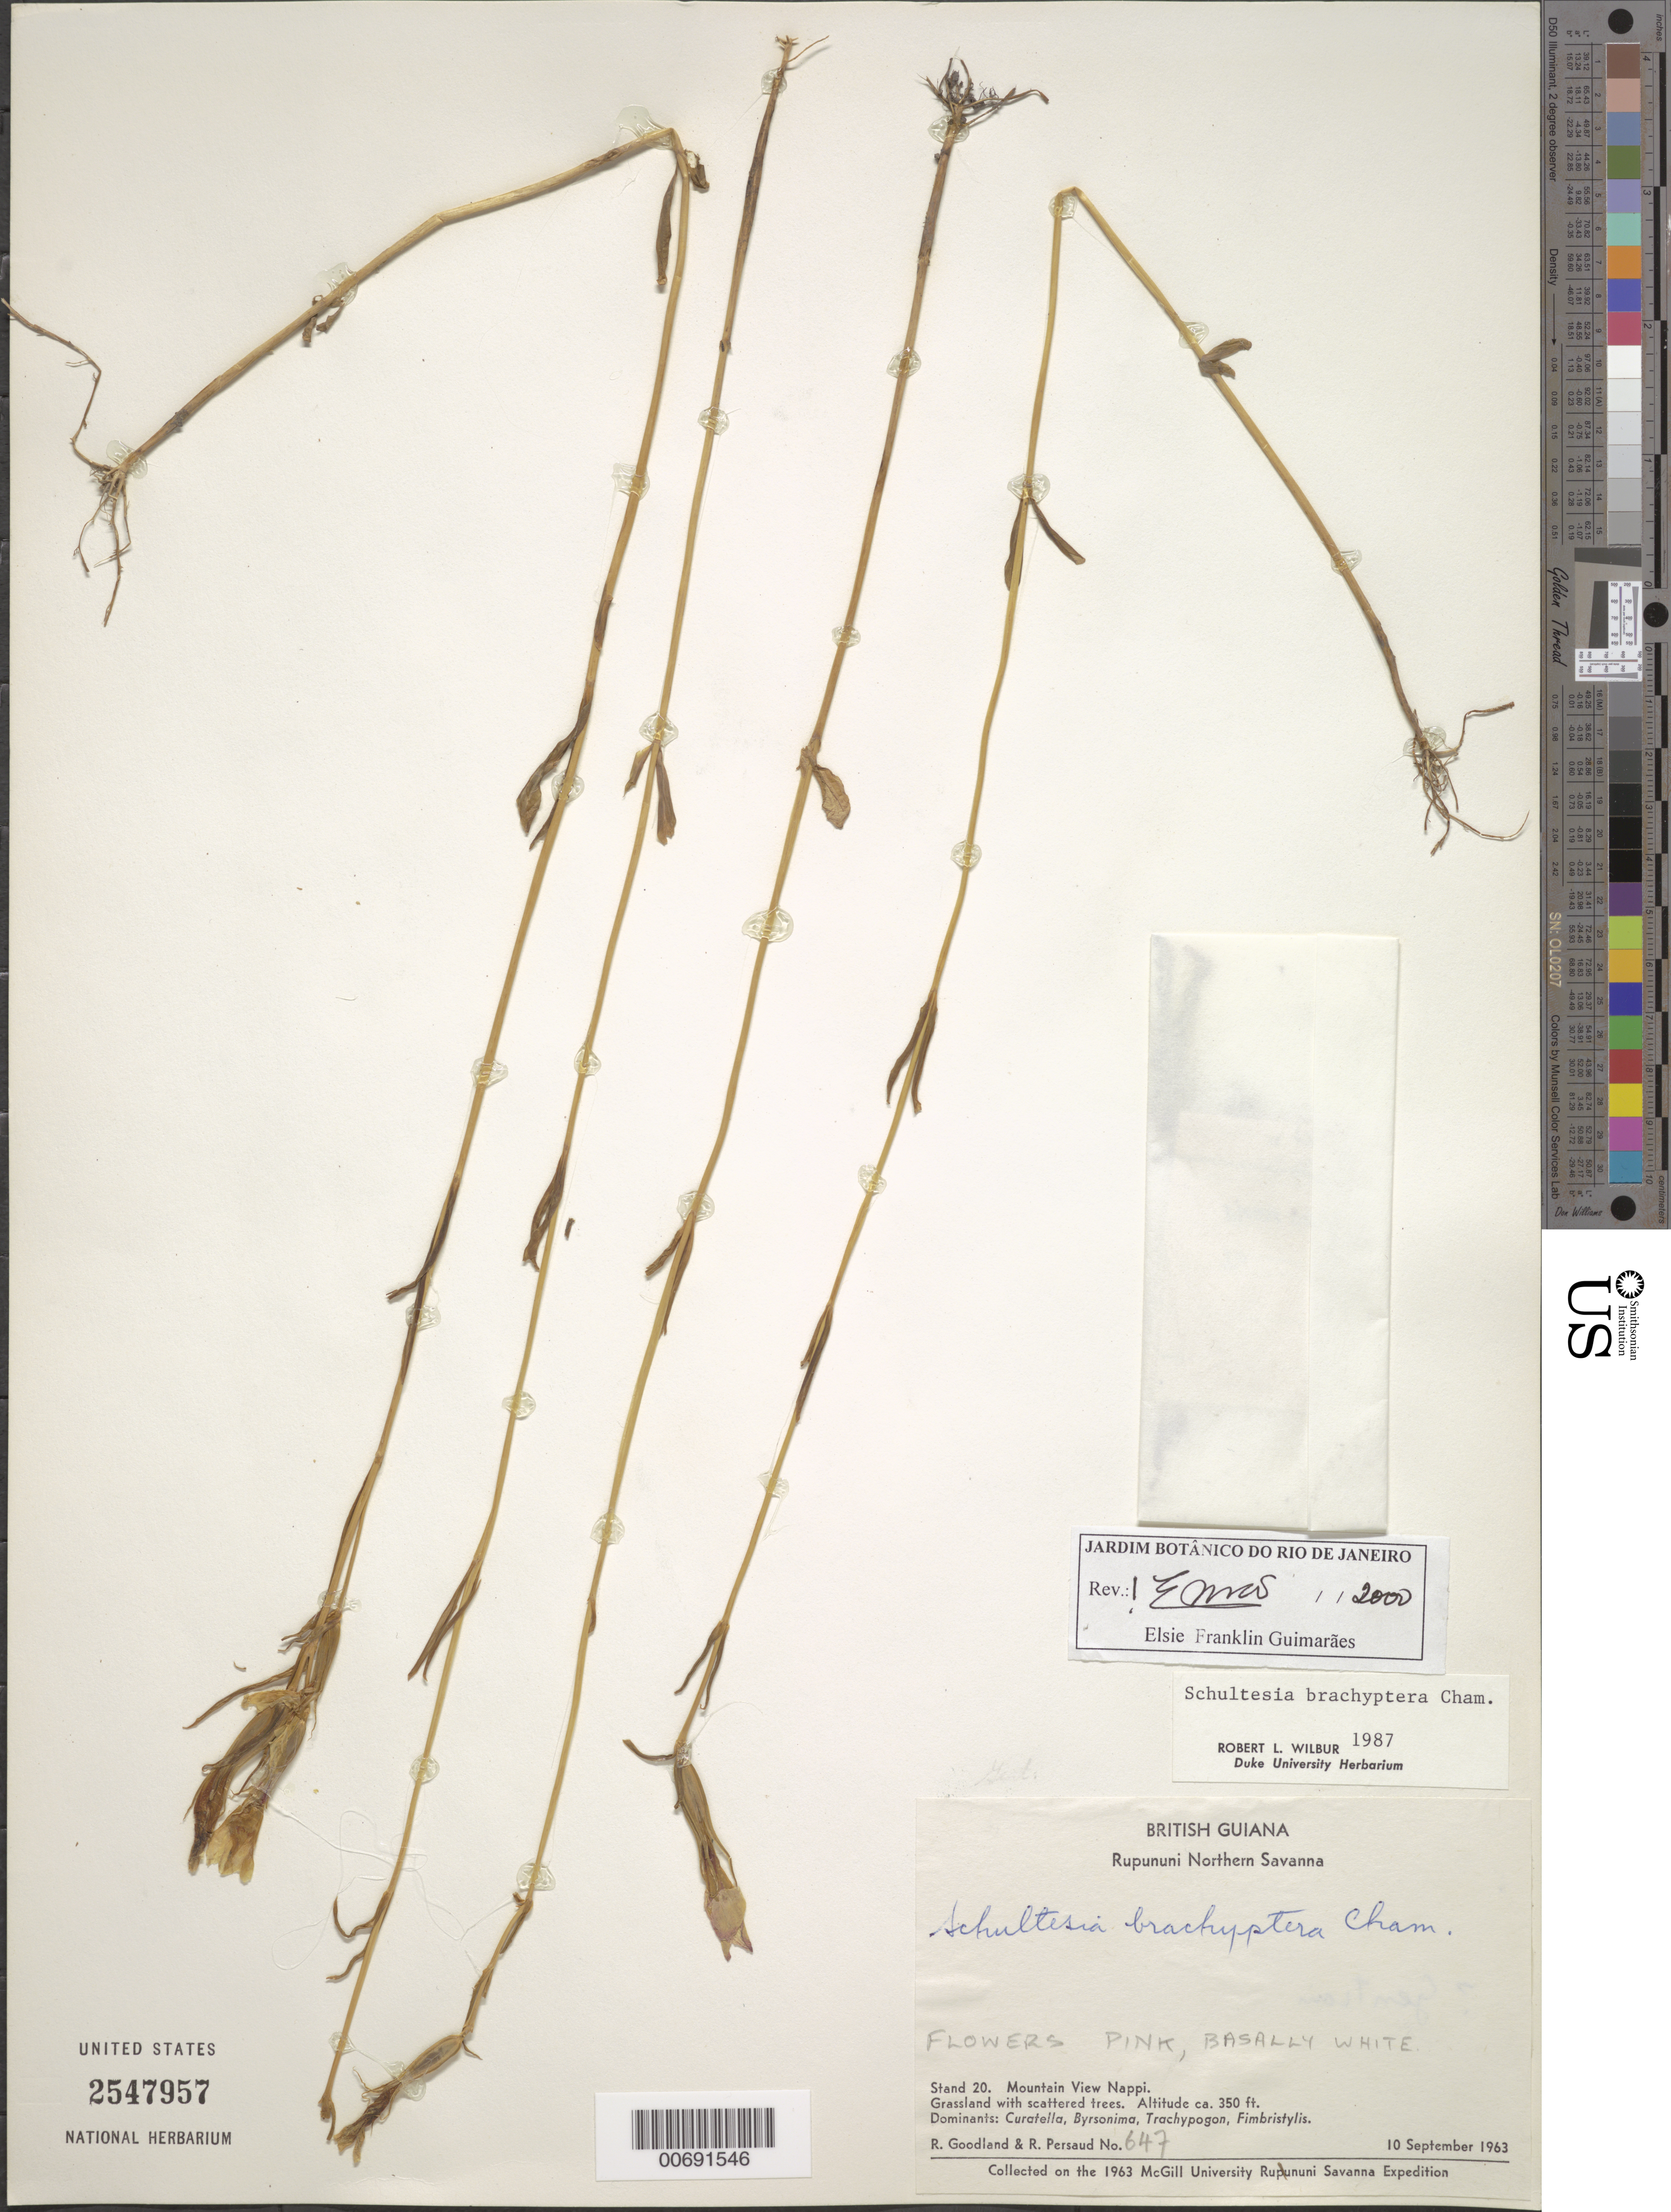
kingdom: Plantae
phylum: Tracheophyta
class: Magnoliopsida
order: Gentianales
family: Gentianaceae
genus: Schultesia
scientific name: Schultesia brachyptera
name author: Cham.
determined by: Guimarães, E. F.; Machado, D.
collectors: R. Goodland & R. Persaud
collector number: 647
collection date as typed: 10-Sep-63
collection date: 1963-09-10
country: Guyana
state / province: U. Takutu-U. Essequibo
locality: Rupununi Northern Savanna, Mountain View, Nappi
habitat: Grassland with scattered trees. Dominants: Curatella, Byrsonima, Trachypogon, Fimbristylis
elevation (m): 107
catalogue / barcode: US 2547957